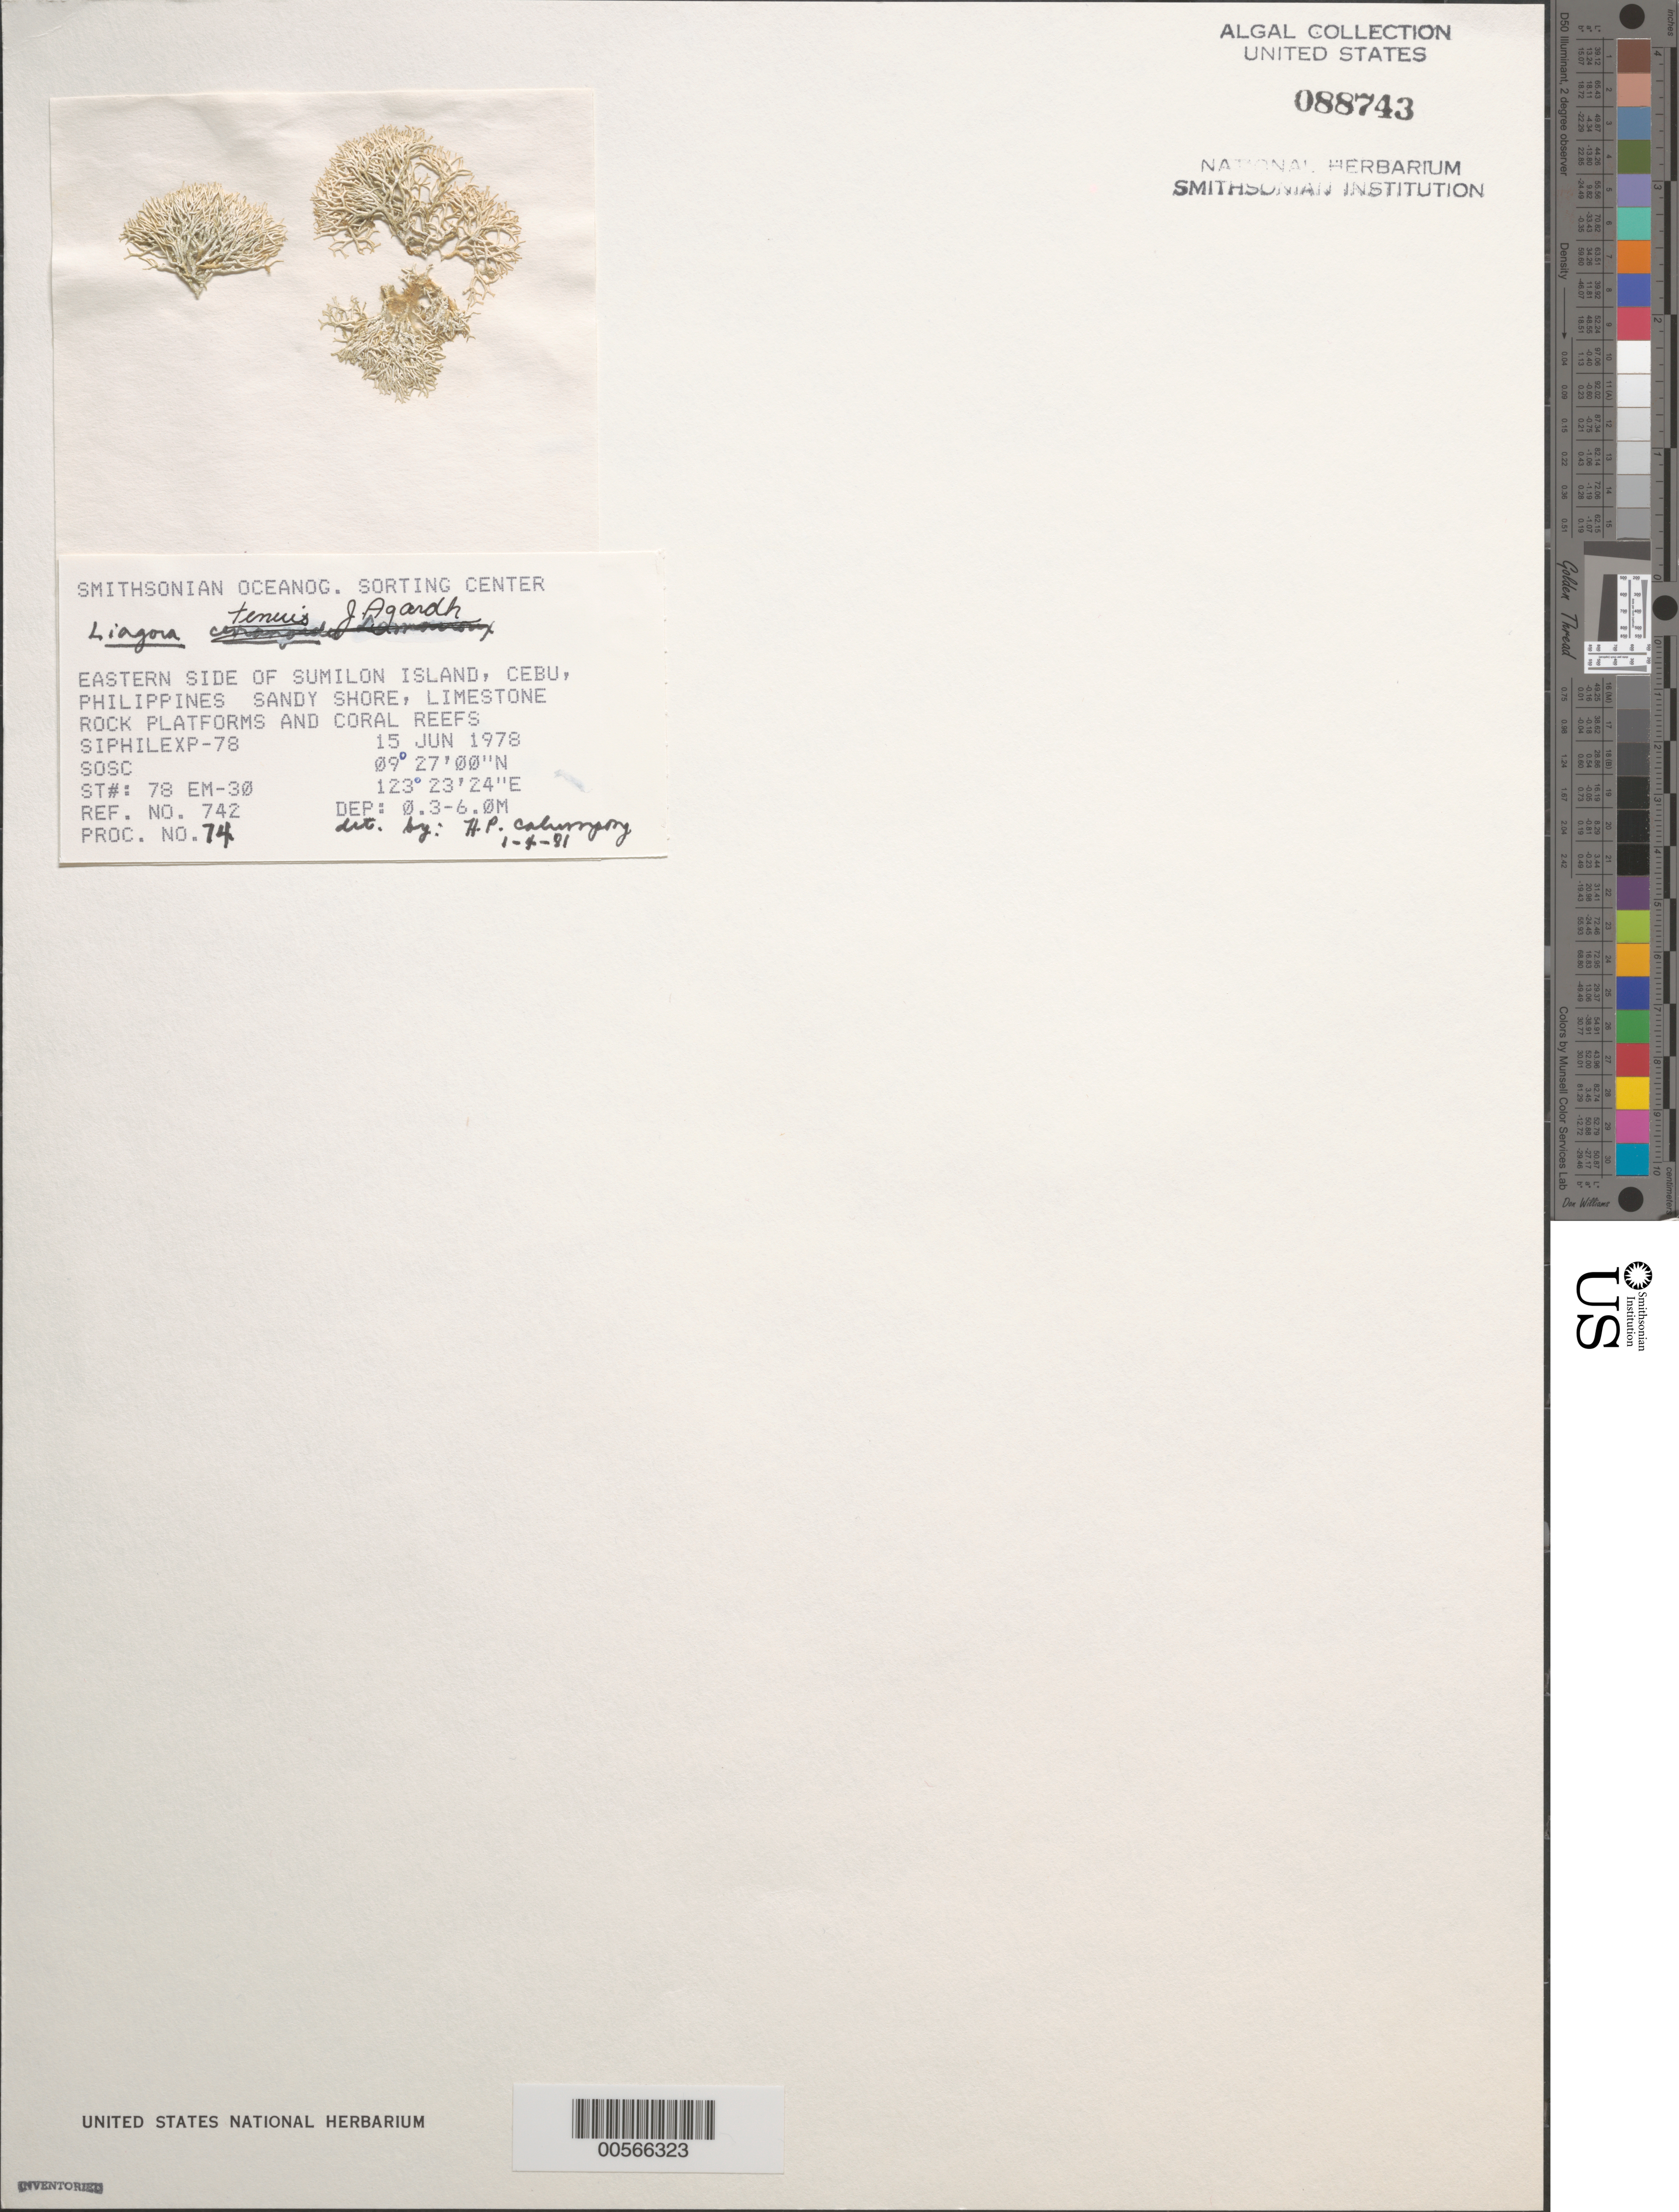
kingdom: Plantae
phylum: Rhodophyta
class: Florideophyceae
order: Nemaliales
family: Liagoraceae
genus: Titanophycus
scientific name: Titanophycus validus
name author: (Harv.) Huisman et al.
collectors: SOSC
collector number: Station 78 Em-30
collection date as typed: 15 Jun 1978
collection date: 1978-06-15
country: Philippines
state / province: Central Visayas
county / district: Cebu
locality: Sumilon island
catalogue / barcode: US 88743